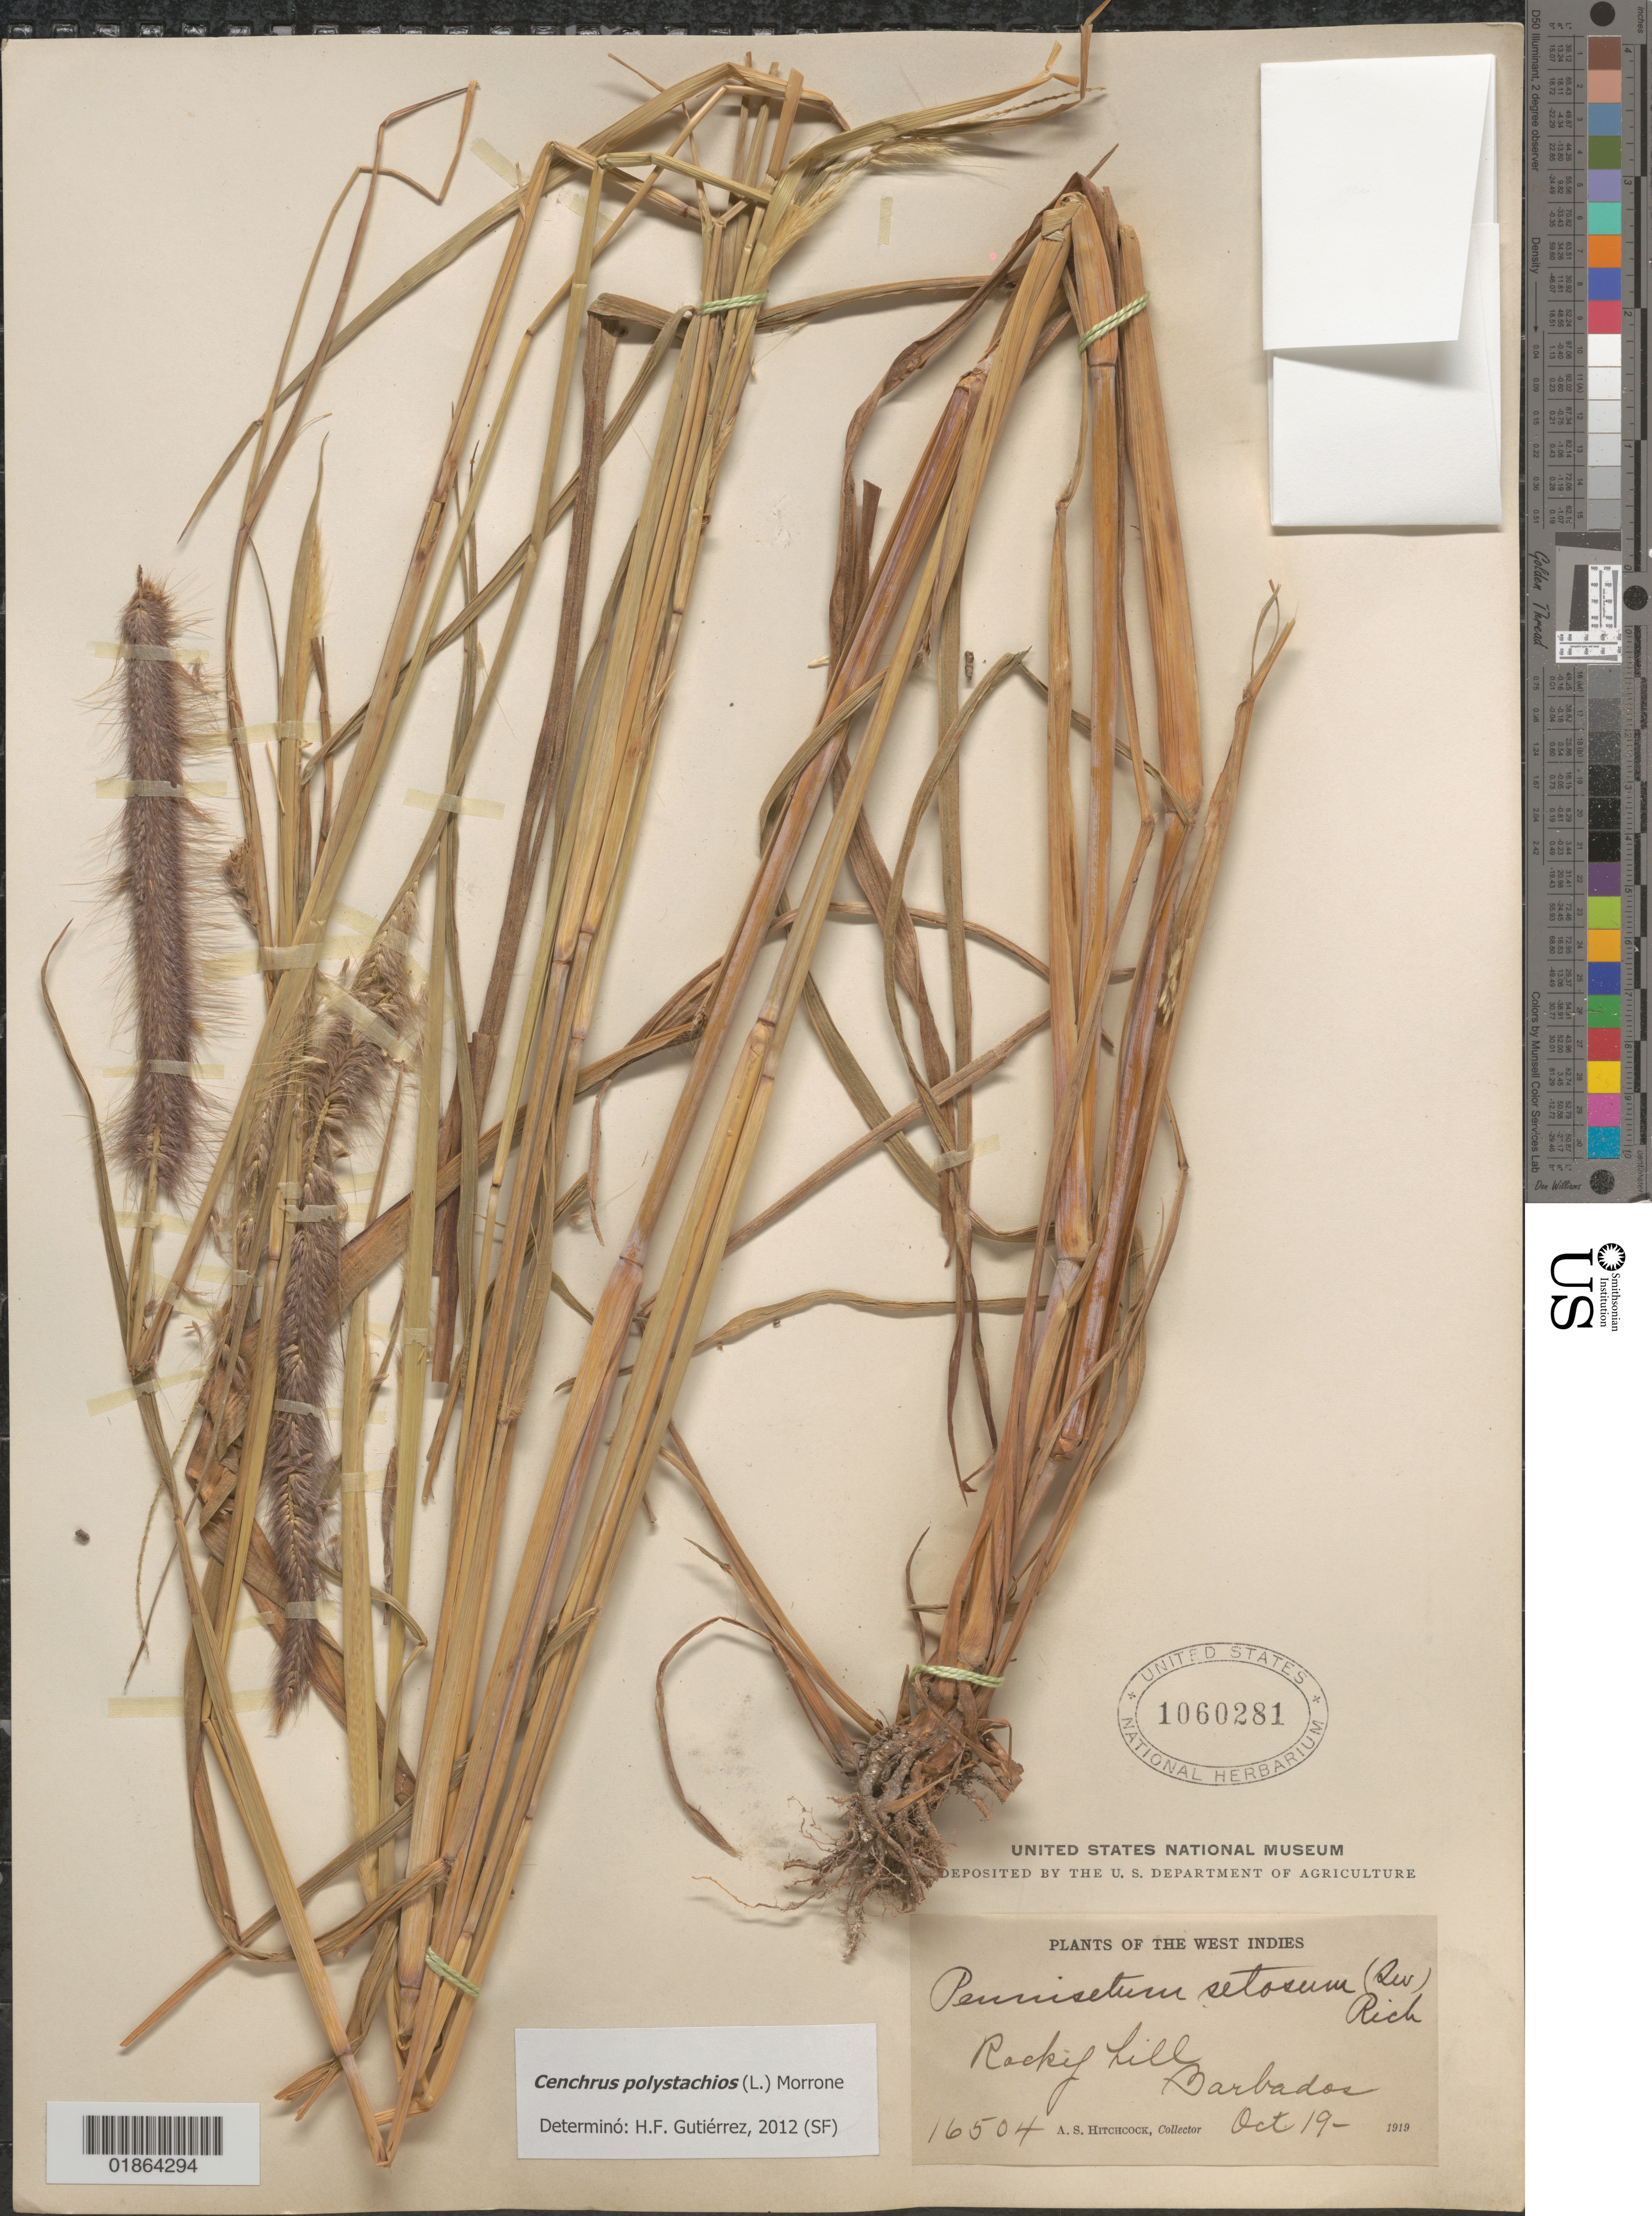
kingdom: Plantae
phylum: Tracheophyta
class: Liliopsida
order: Poales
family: Poaceae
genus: Cenchrus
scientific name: Cenchrus polystachios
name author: (L.) Morrone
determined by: Gutiérrez, H. F.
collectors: A. S. Hitchcock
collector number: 16504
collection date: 1919-10-19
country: Barbados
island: Barbados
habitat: Rocky hills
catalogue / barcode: US 1060281